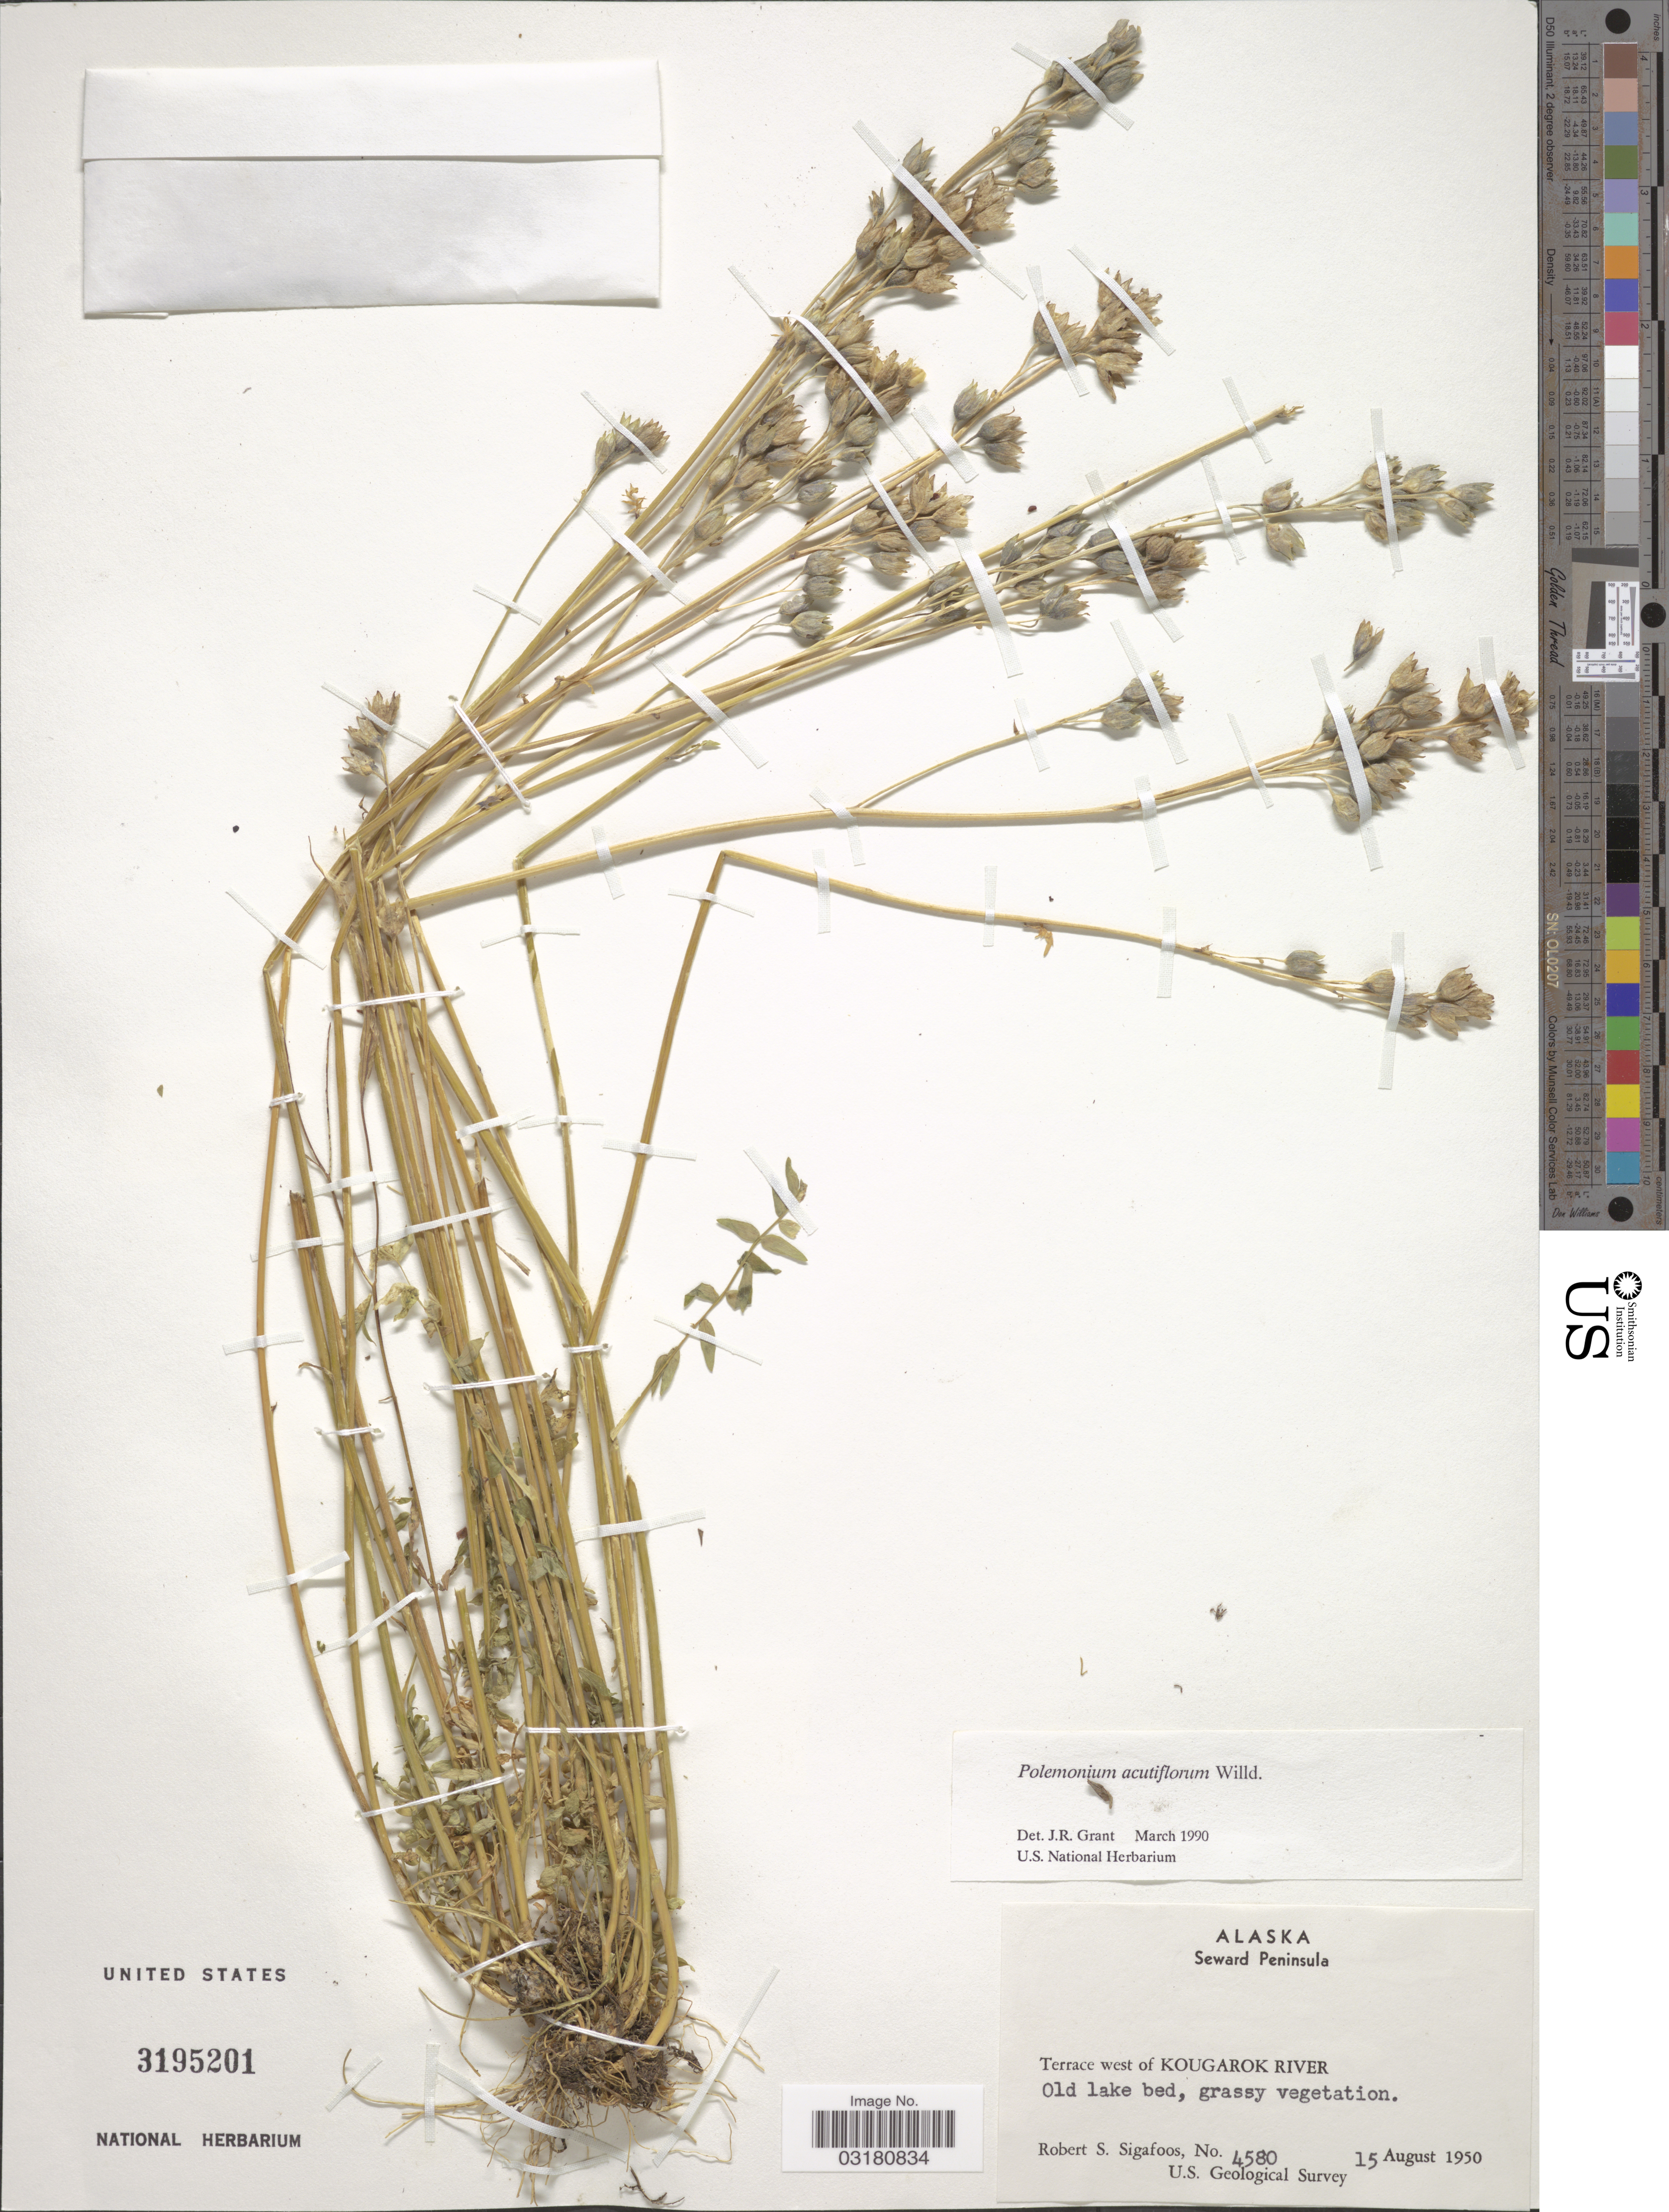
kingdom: Plantae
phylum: Tracheophyta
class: Magnoliopsida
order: Ericales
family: Polemoniaceae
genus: Polemonium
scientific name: Polemonium acutiflorum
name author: Willd. ex Roem. & Schult.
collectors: R. Sigafoos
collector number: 4580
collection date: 1950-08-15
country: United States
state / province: Alaska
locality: Seward Peninsula. Terrace west of Kougarok River. Old lake bed.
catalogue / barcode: US 3195201